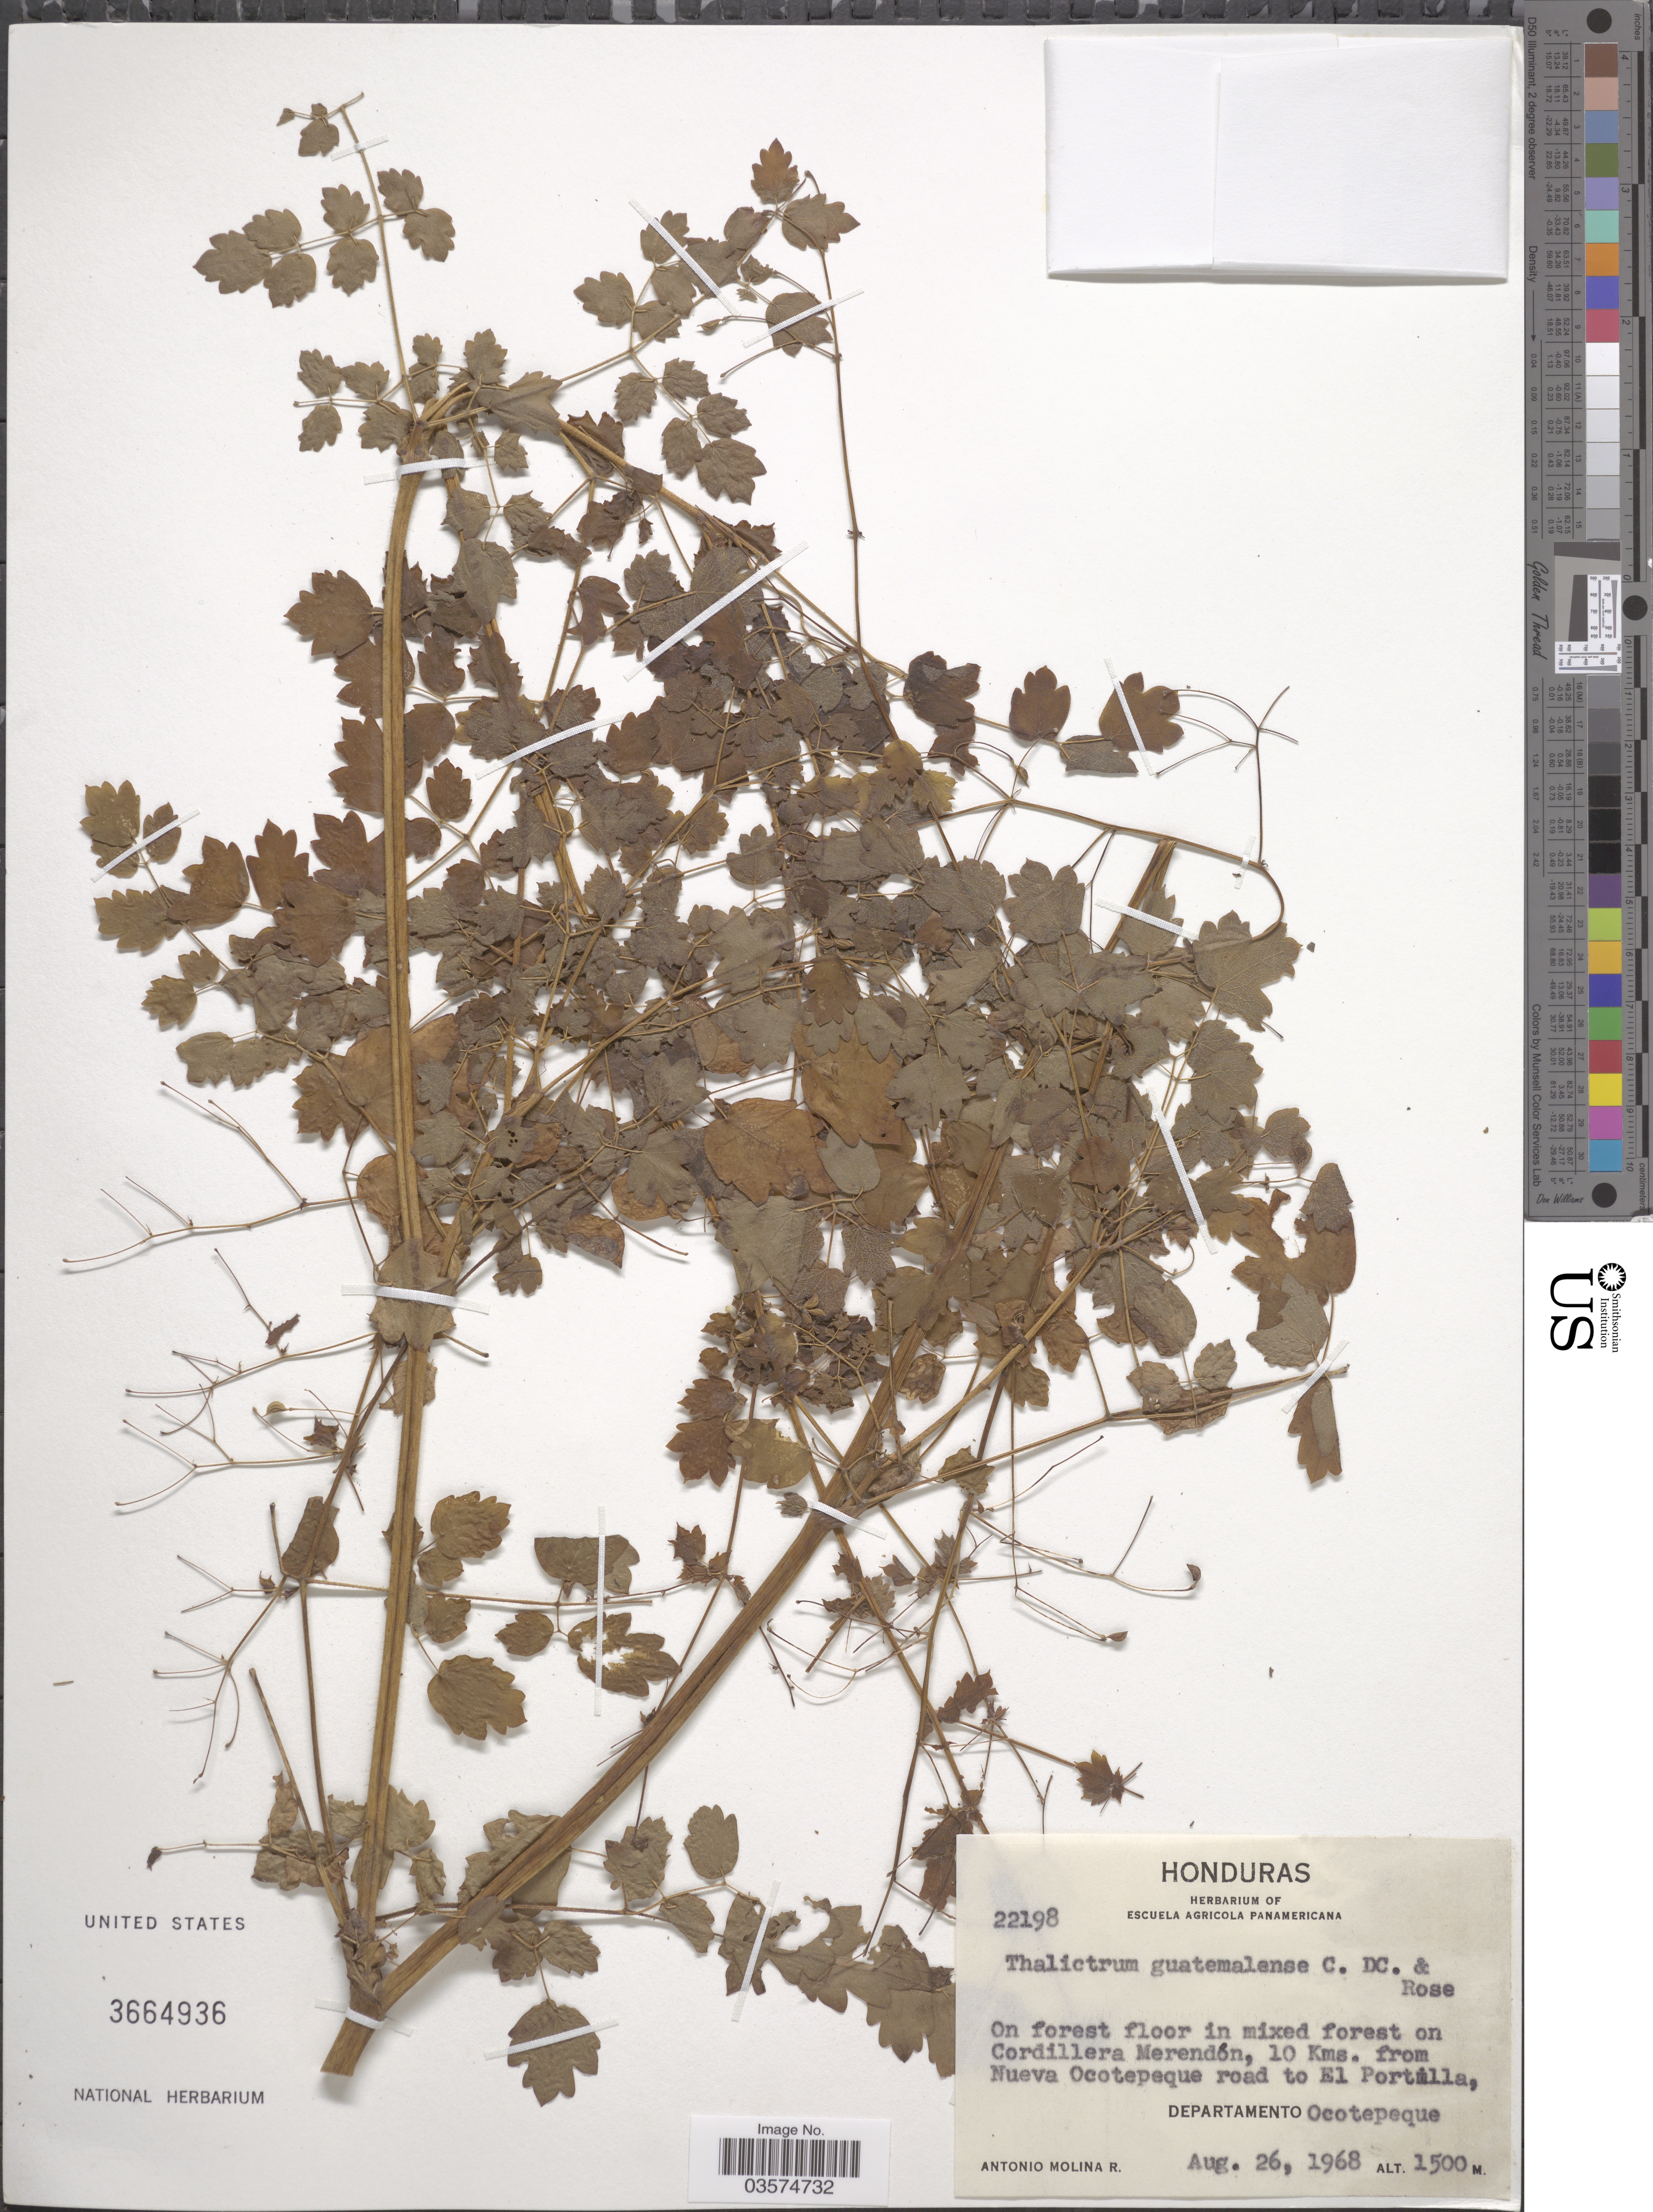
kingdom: Plantae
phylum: Tracheophyta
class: Magnoliopsida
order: Ranunculales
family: Ranunculaceae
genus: Thalictrum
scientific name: Thalictrum guatemalense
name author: C. DC. & Rose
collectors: A. Molina R.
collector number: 22198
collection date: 1968-08-26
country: Honduras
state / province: Ocotepeque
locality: Cordillera Merendón, 10 Kms. from Nueva Ocotepeque road to El Portillo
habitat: On forest floor in mixed forest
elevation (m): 1500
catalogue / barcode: US 3664936